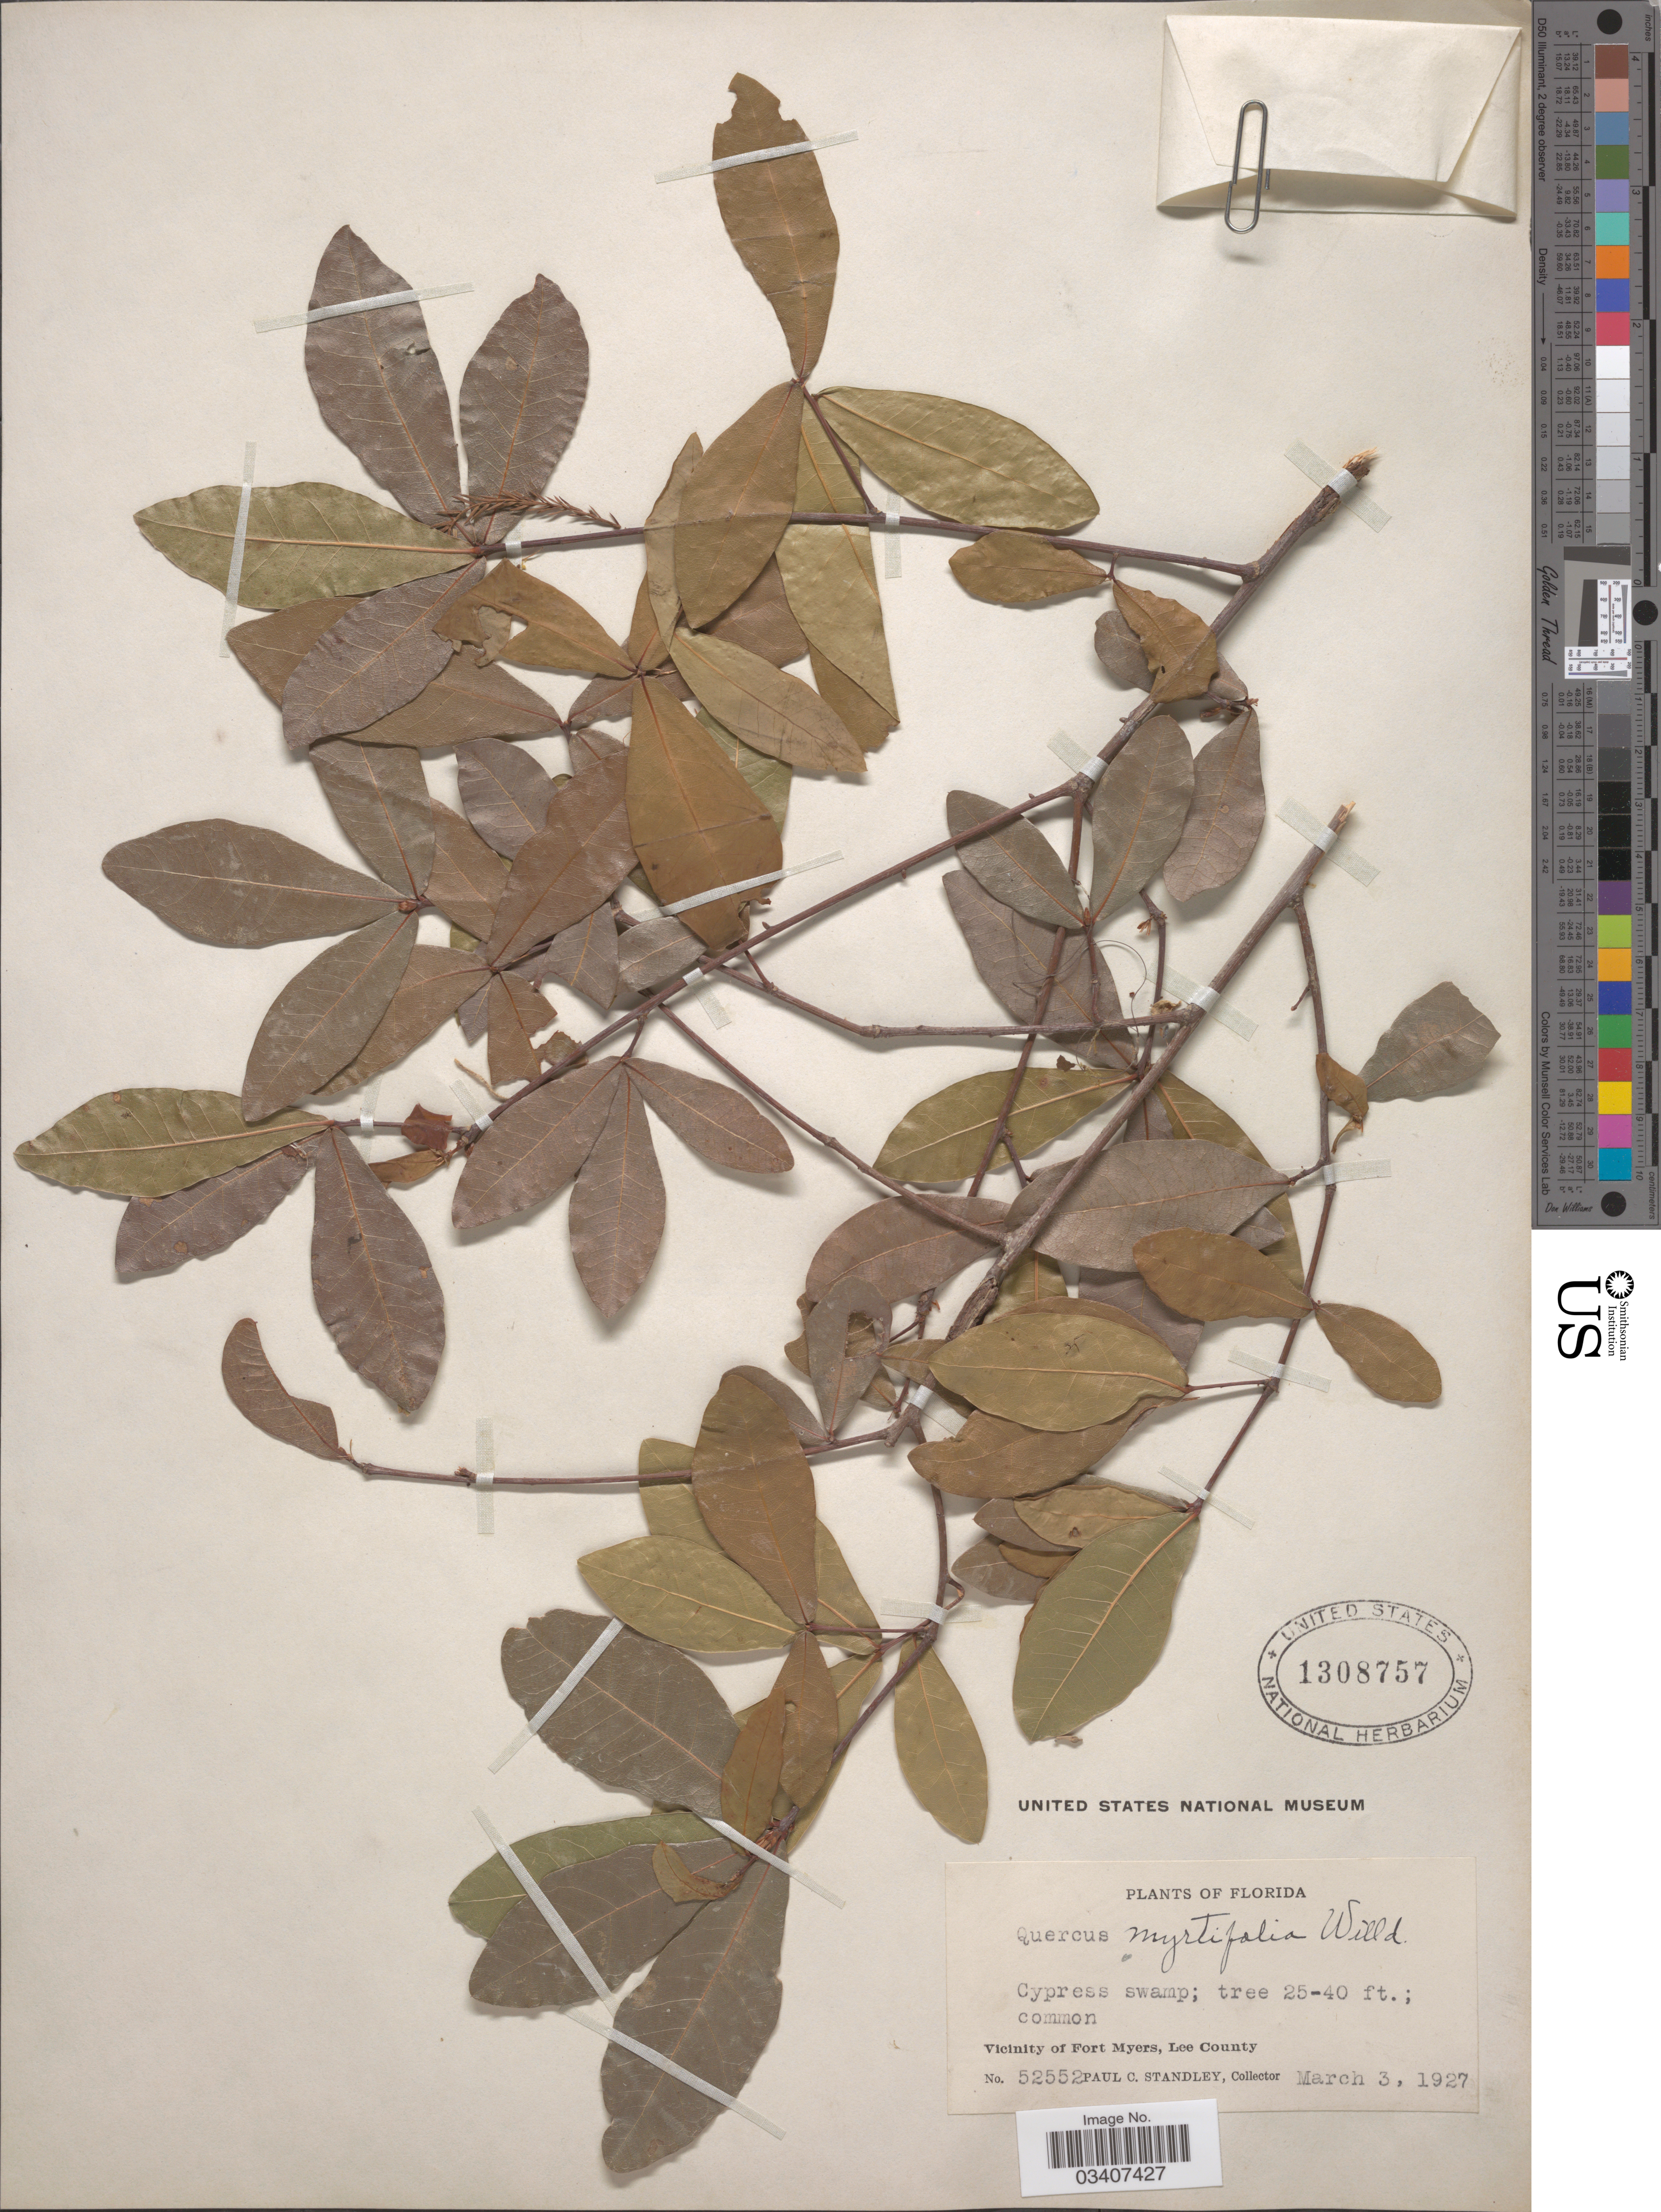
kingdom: Plantae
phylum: Tracheophyta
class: Magnoliopsida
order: Fagales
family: Fagaceae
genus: Quercus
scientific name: Quercus myrtifolia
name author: Willd.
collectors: P. C. Standley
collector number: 52552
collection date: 1927-03-03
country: United States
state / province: Florida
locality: Cypress swamp. Vicinity of Fort Myers, Lee County.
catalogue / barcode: US 1308757